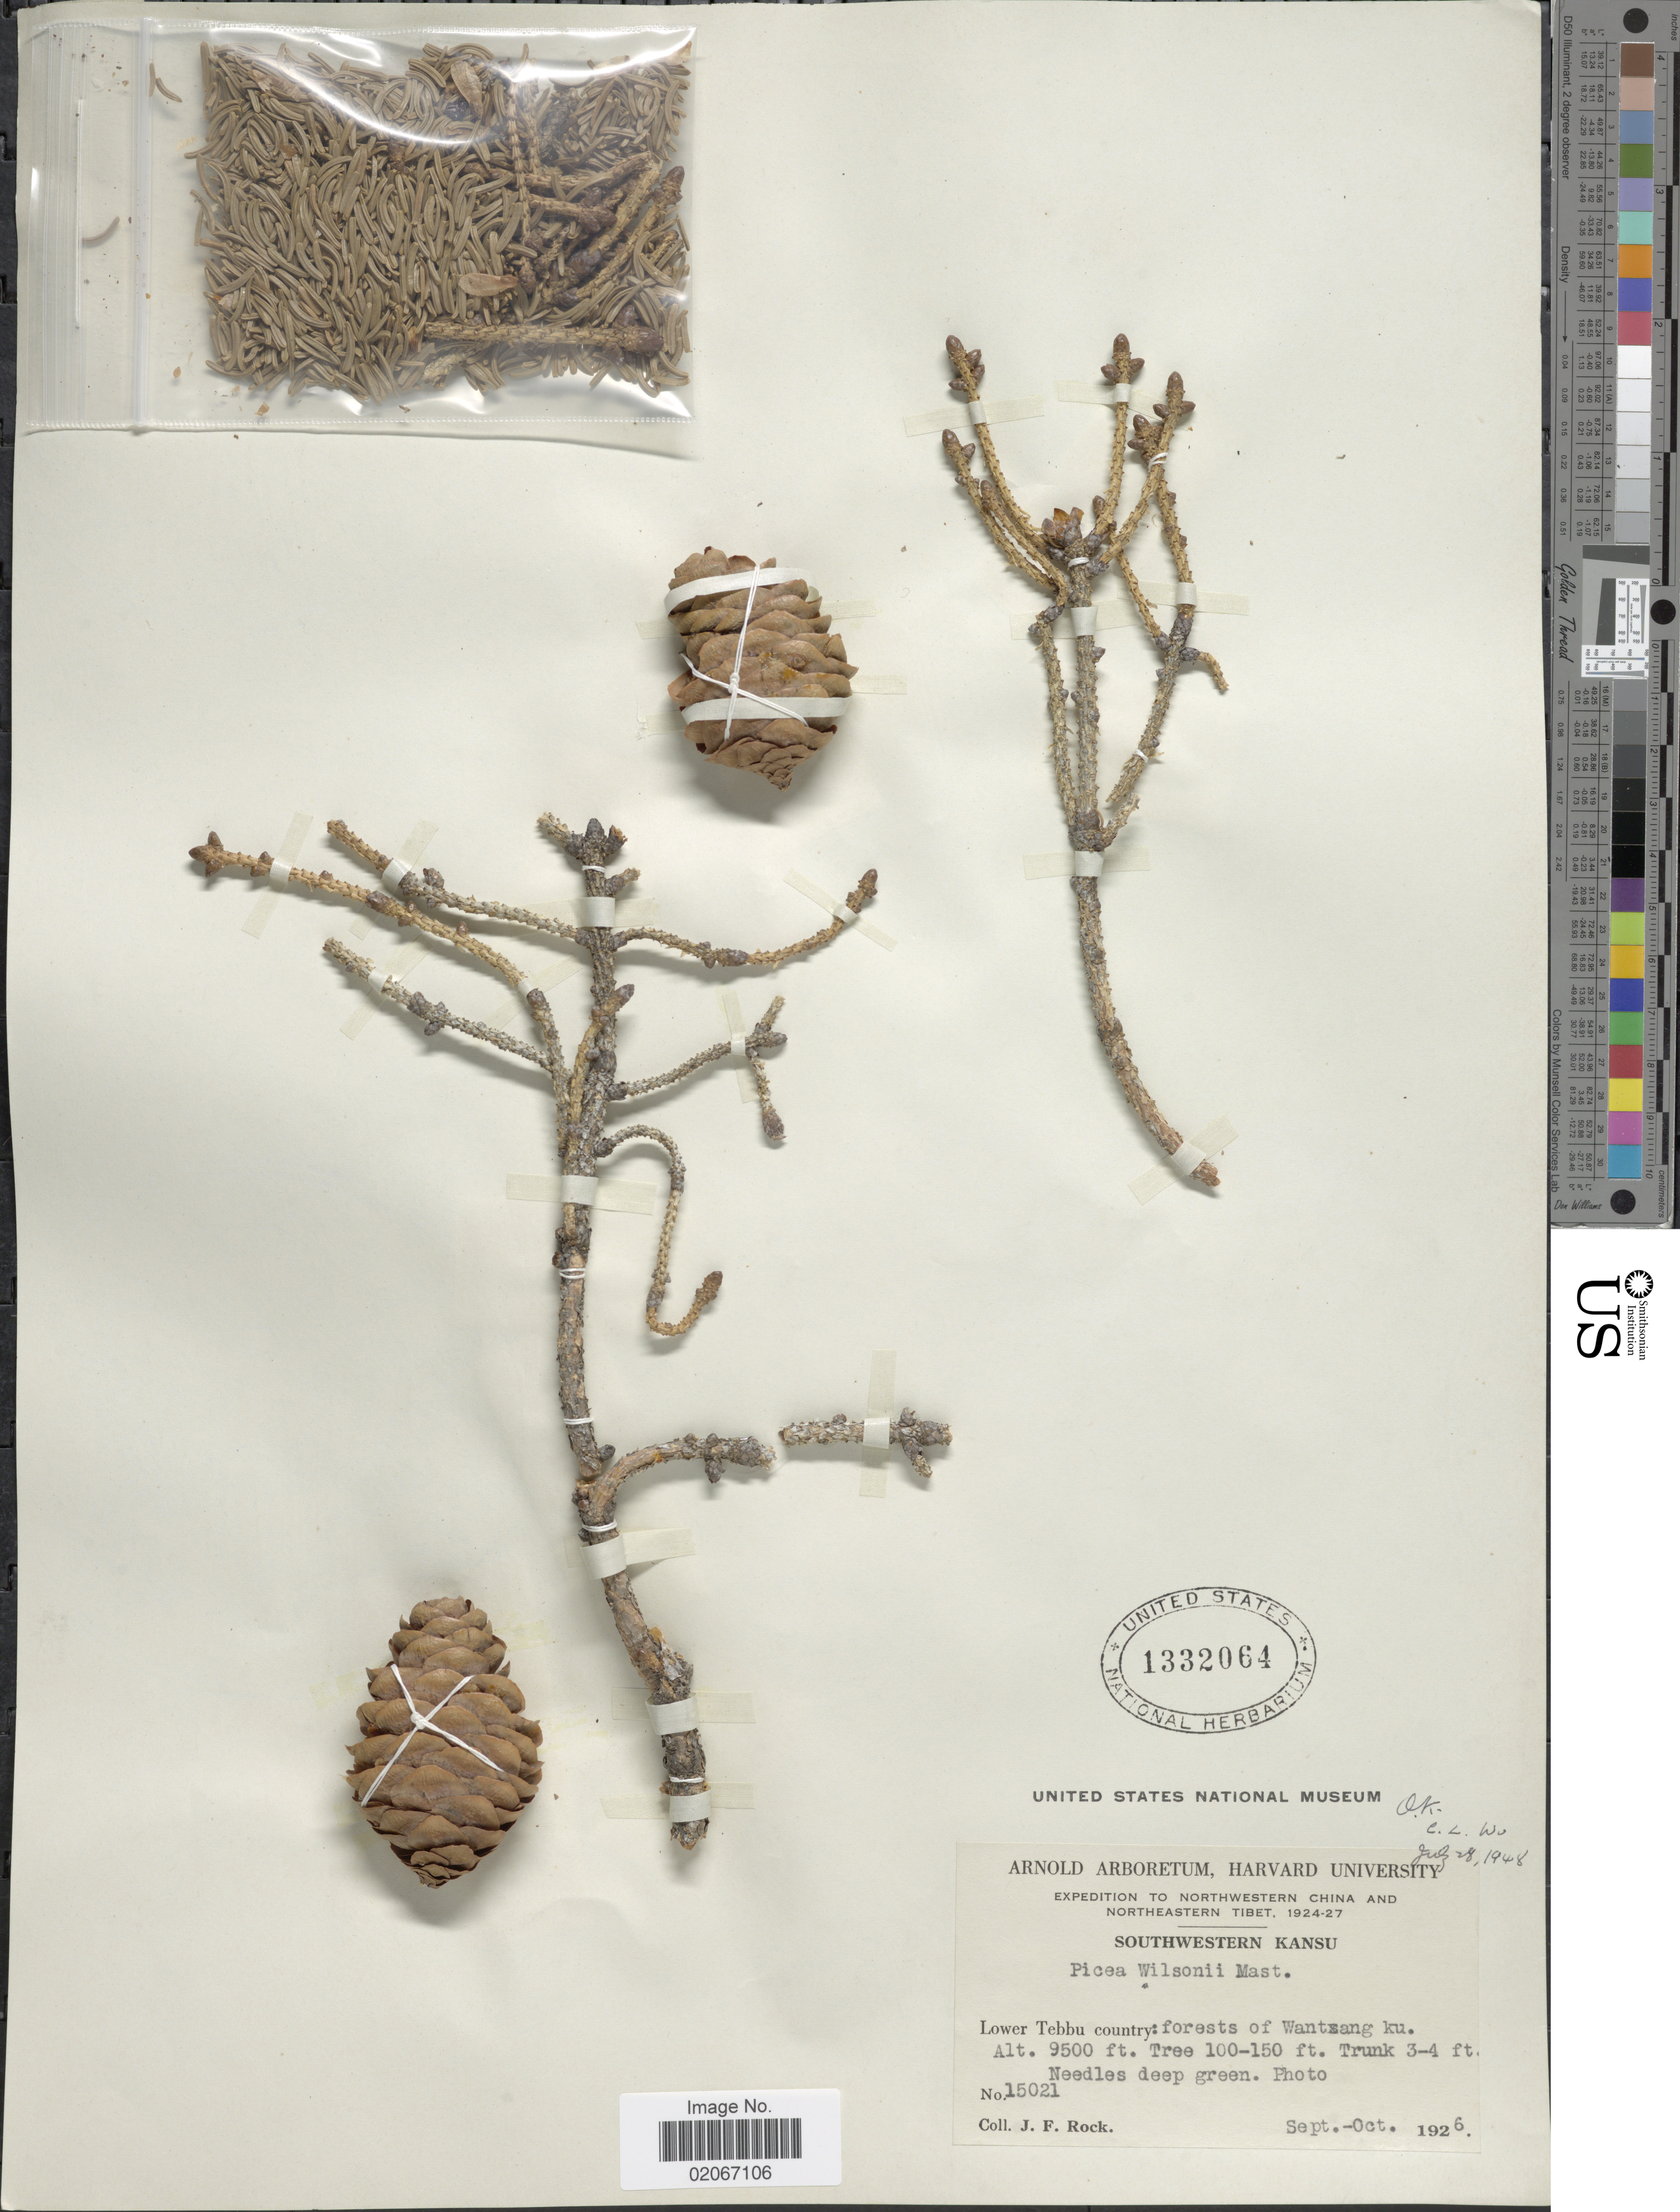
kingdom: Plantae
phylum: Tracheophyta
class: Pinopsida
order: Pinales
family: Pinaceae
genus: Picea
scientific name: Picea wilsonii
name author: Mast.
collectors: J. Rock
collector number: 15021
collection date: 1926-09/1926-10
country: China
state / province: Gansu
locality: Northwestern China and Northeastern Tibet. Southwestern Kansu. LowerTebbu country: forests of Wantsang ku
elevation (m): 2896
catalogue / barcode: US 1332064